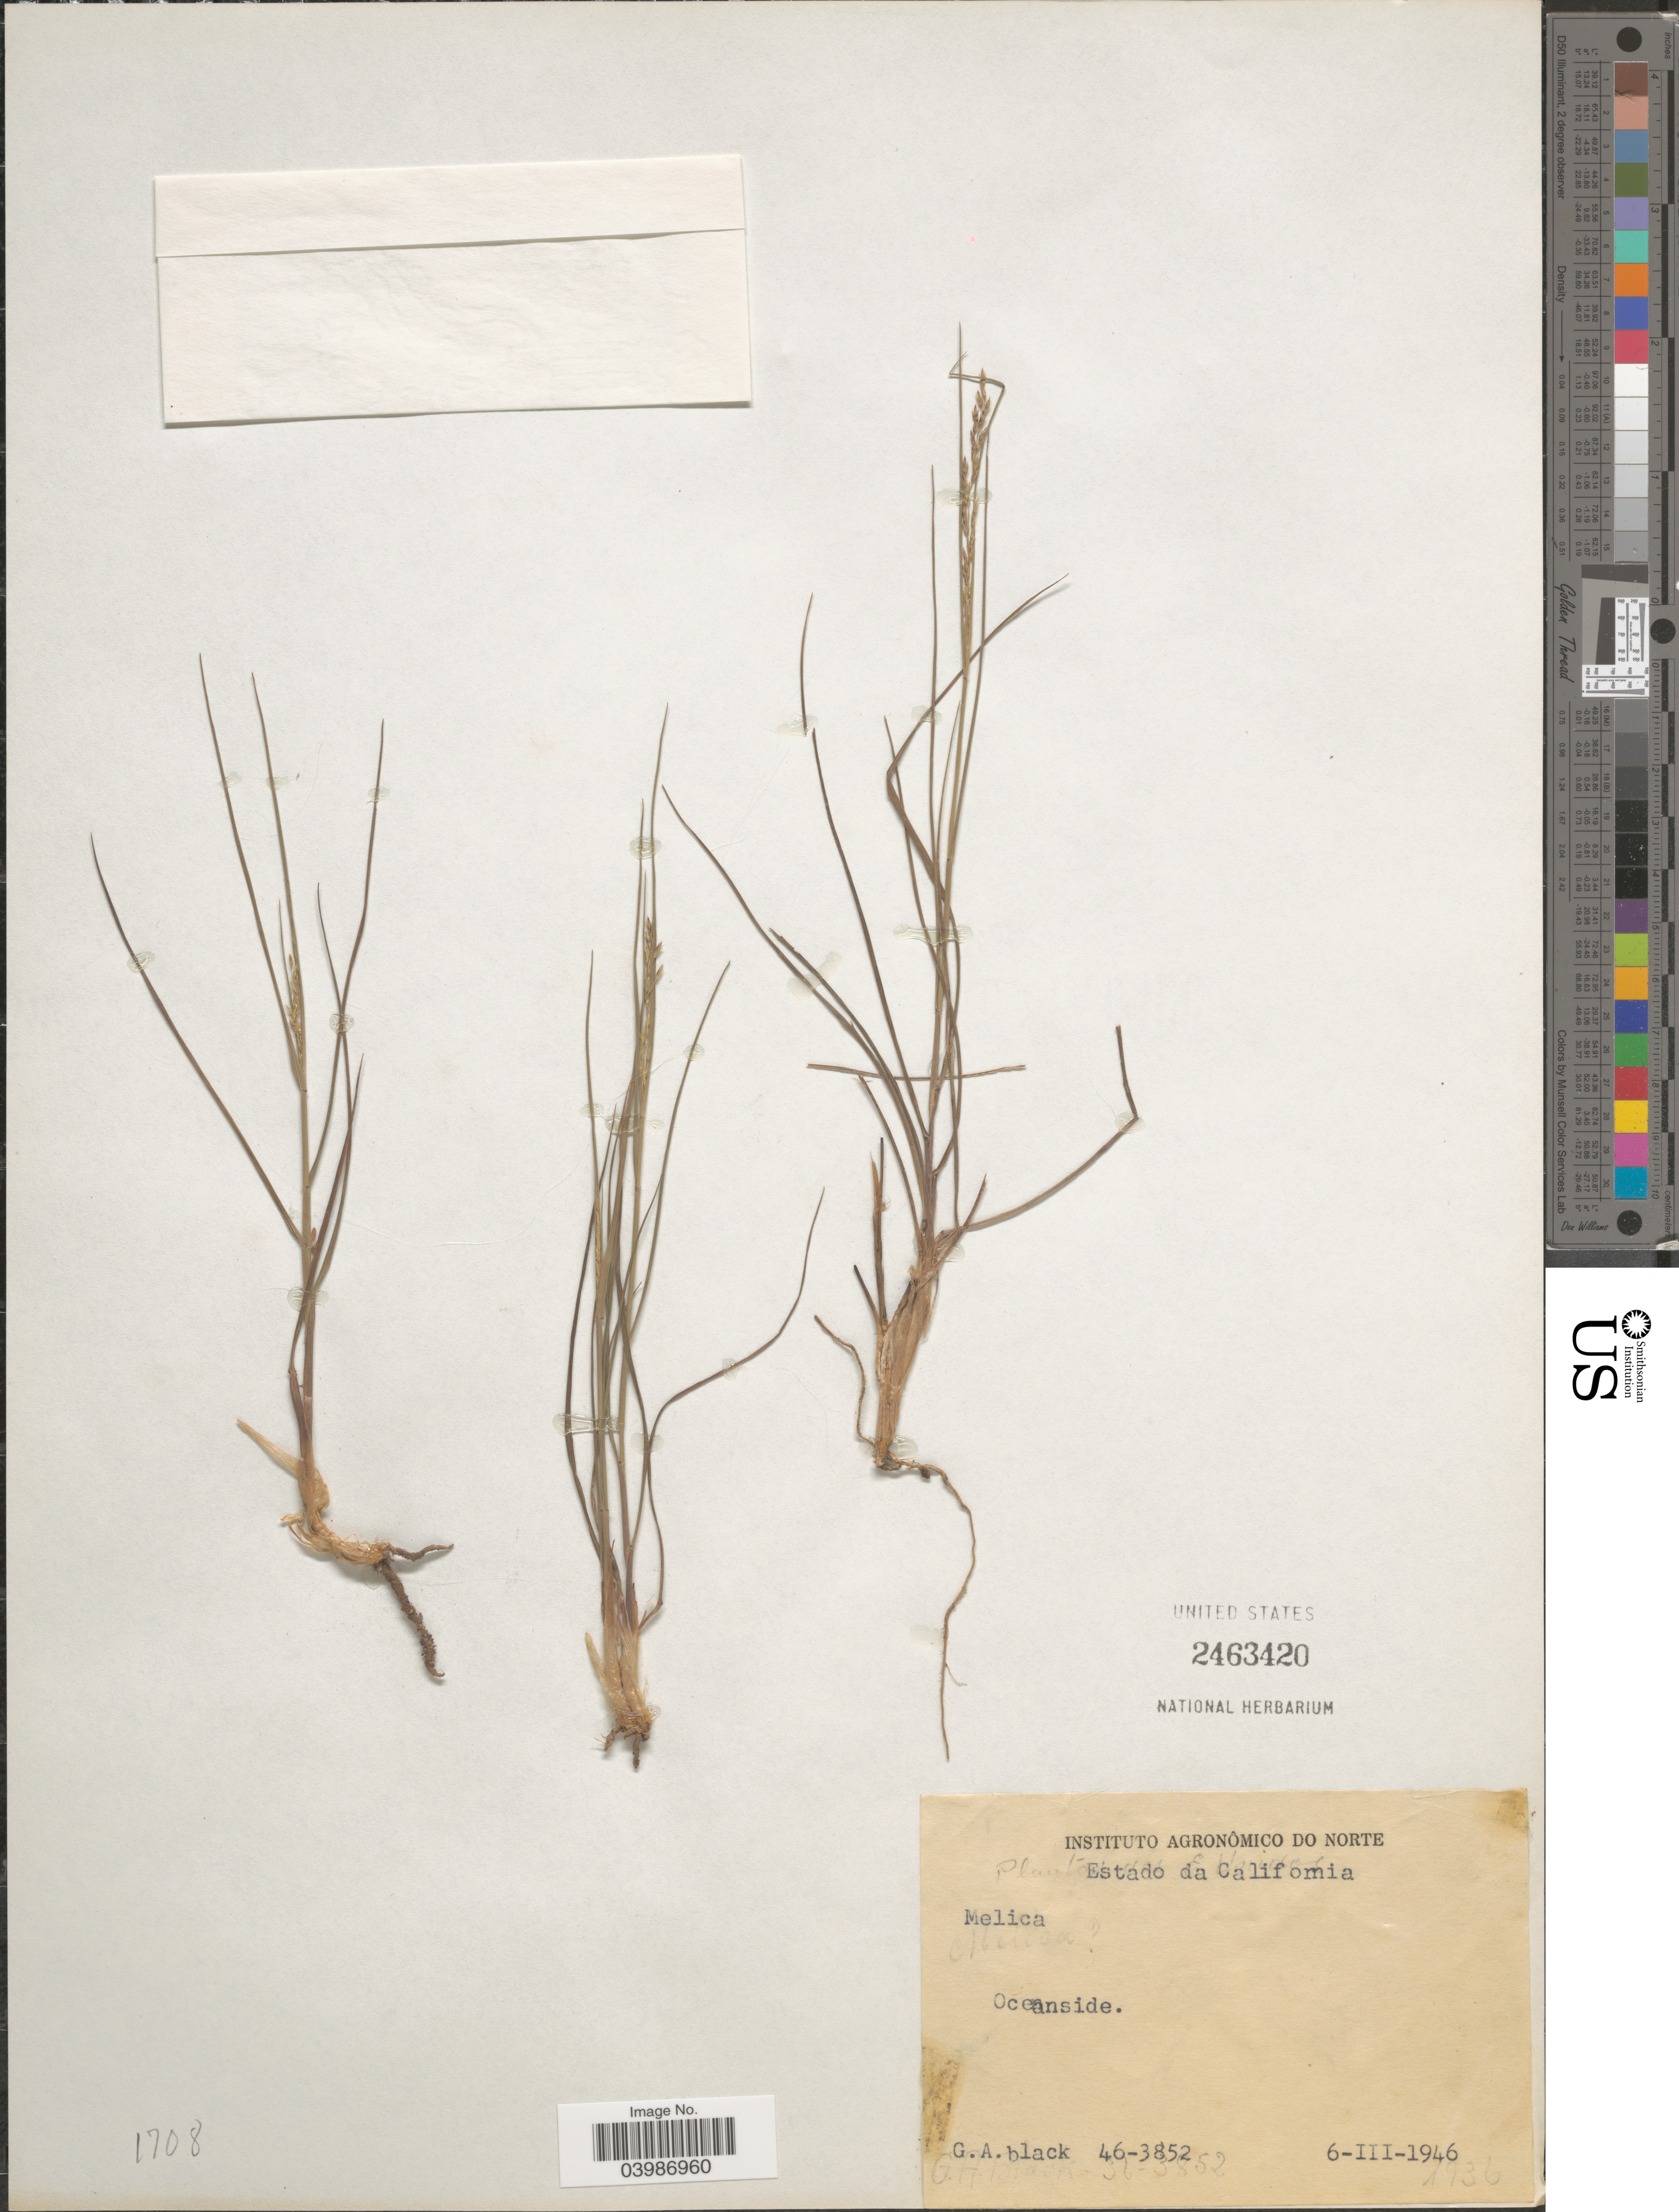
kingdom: Plantae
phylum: Tracheophyta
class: Liliopsida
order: Poales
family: Poaceae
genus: Melica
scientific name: Melica sp.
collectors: G. A. Black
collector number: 46-3852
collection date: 1946-03-06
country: United States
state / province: California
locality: Oceanside.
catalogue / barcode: US 2463420